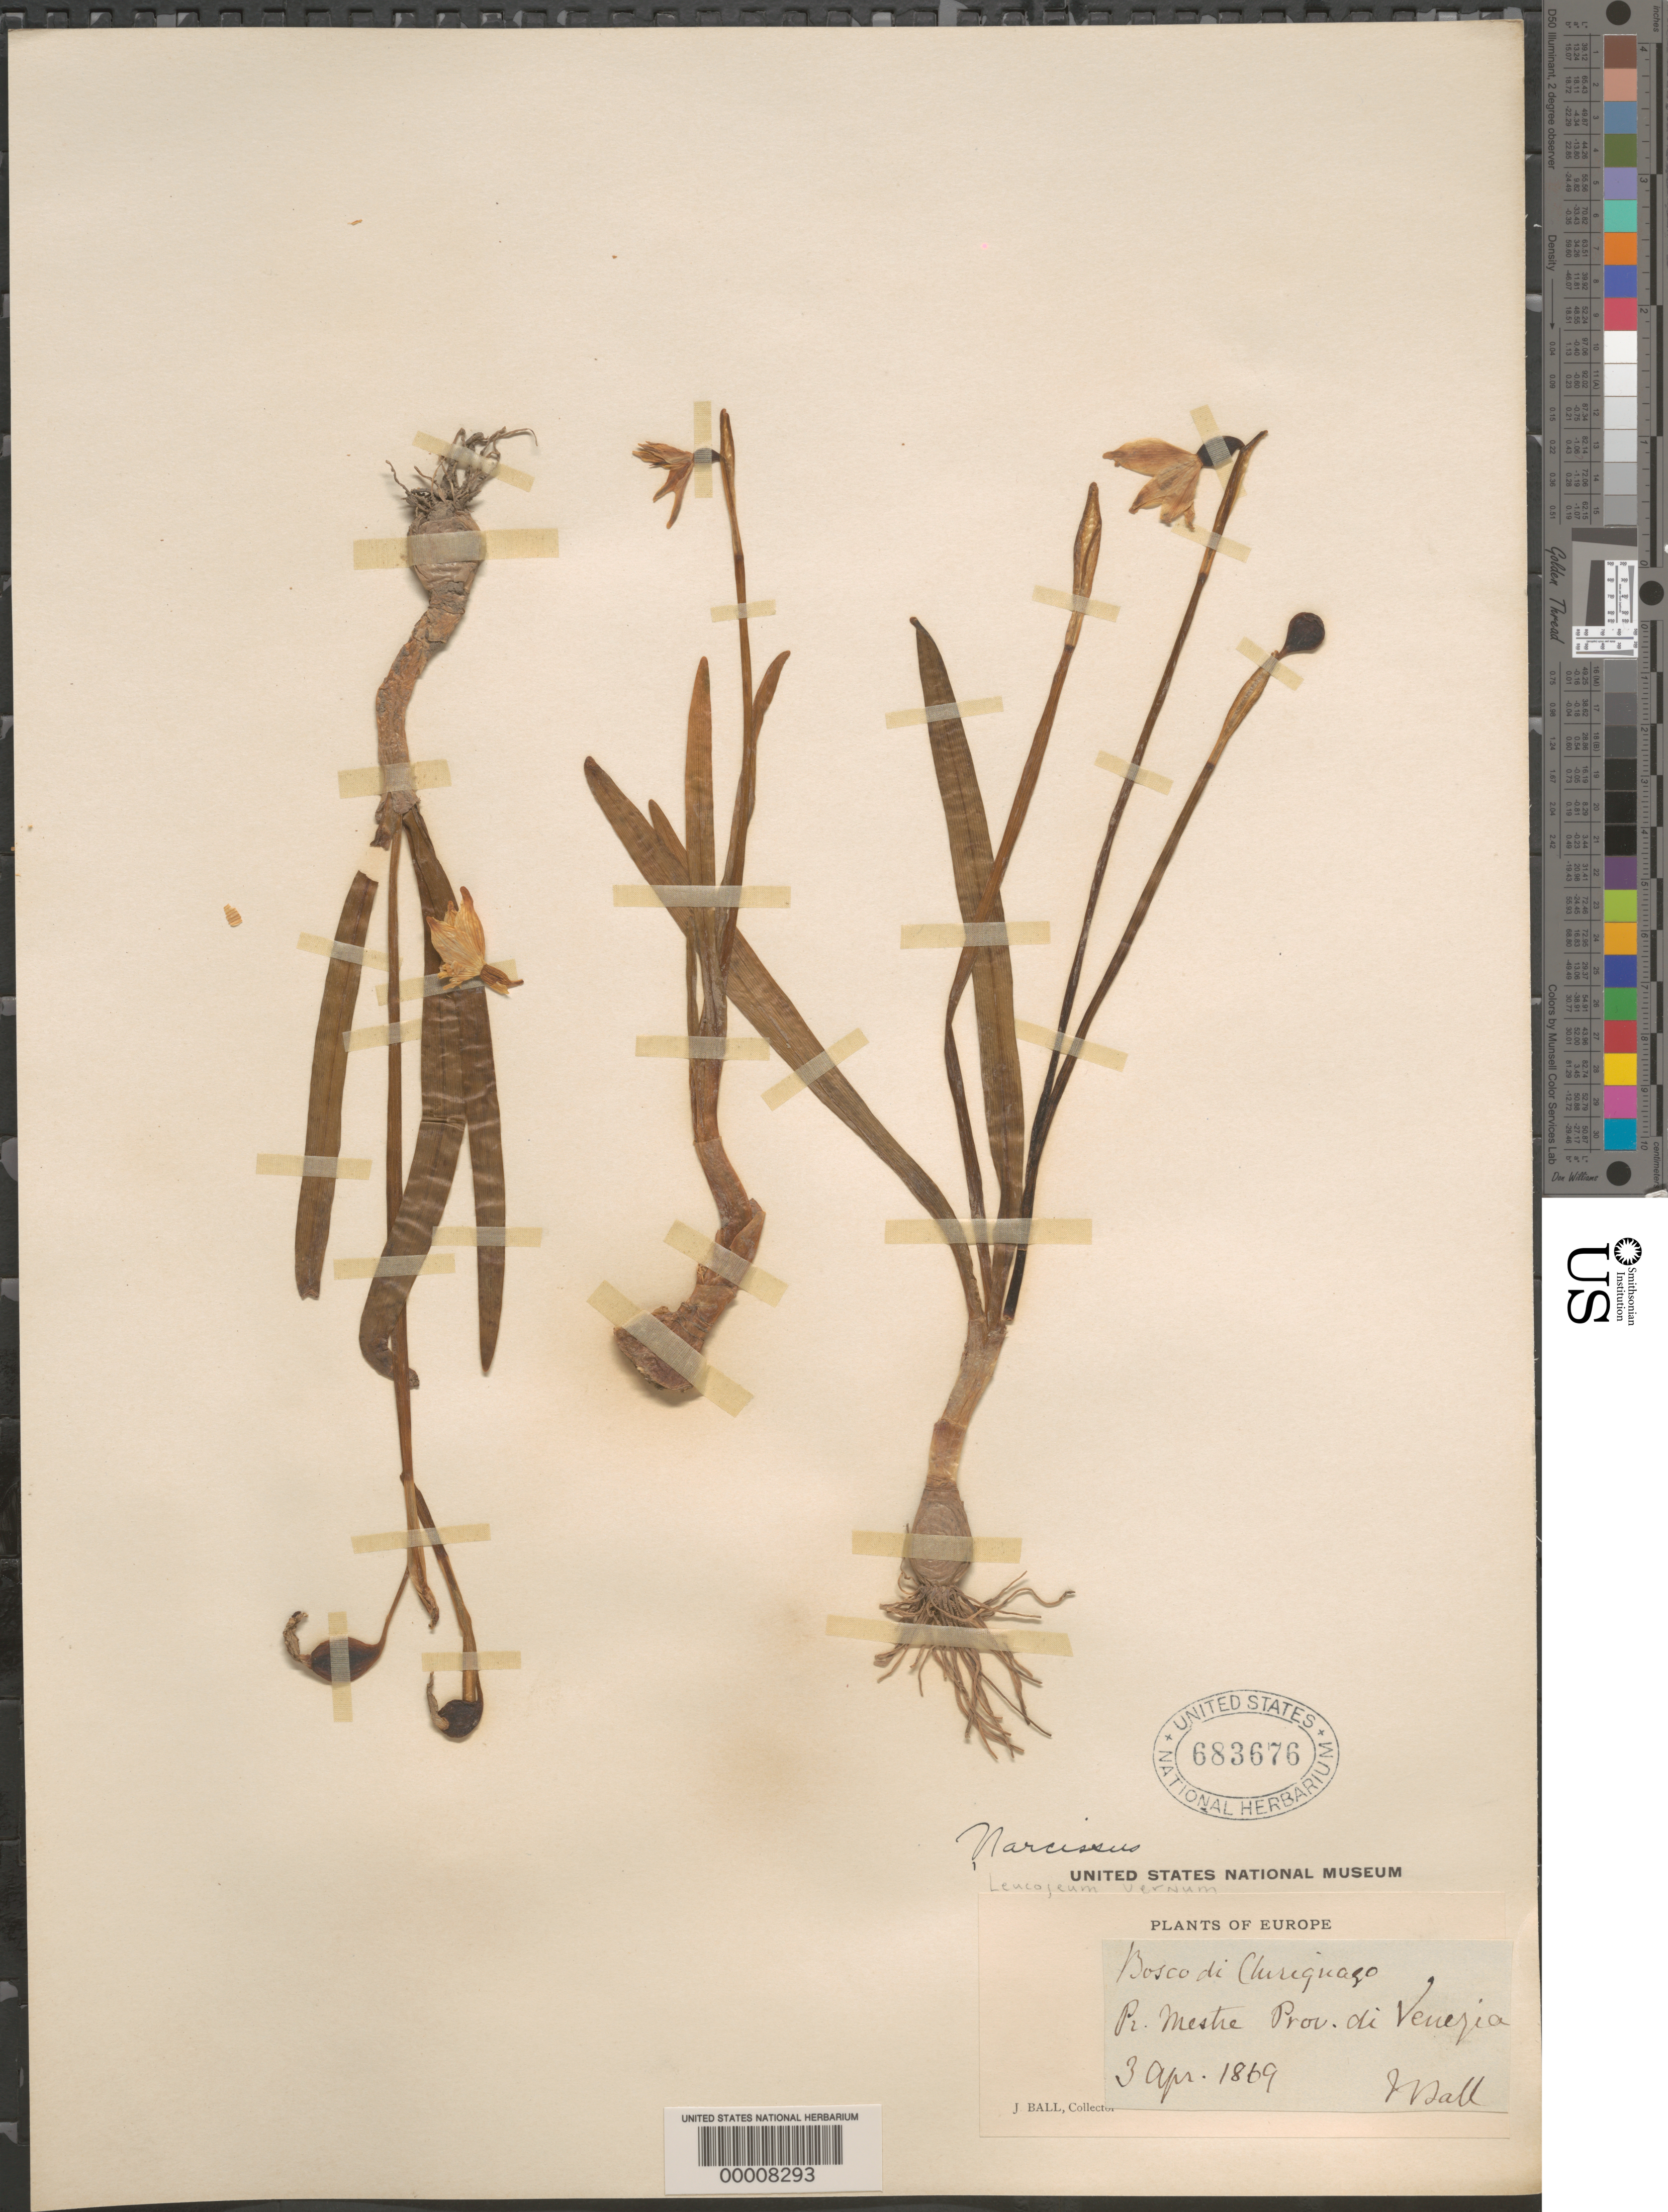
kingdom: Plantae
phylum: Tracheophyta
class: Liliopsida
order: Asparagales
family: Amaryllidaceae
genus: Leucojum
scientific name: Leucojum vernum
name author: L.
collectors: J. Ball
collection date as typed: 03 Apr 1869 to -- Mar 1874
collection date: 1869-04-03/1874-03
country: Italy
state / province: Veneto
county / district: Venezia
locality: Pr. mestre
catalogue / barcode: US 683676